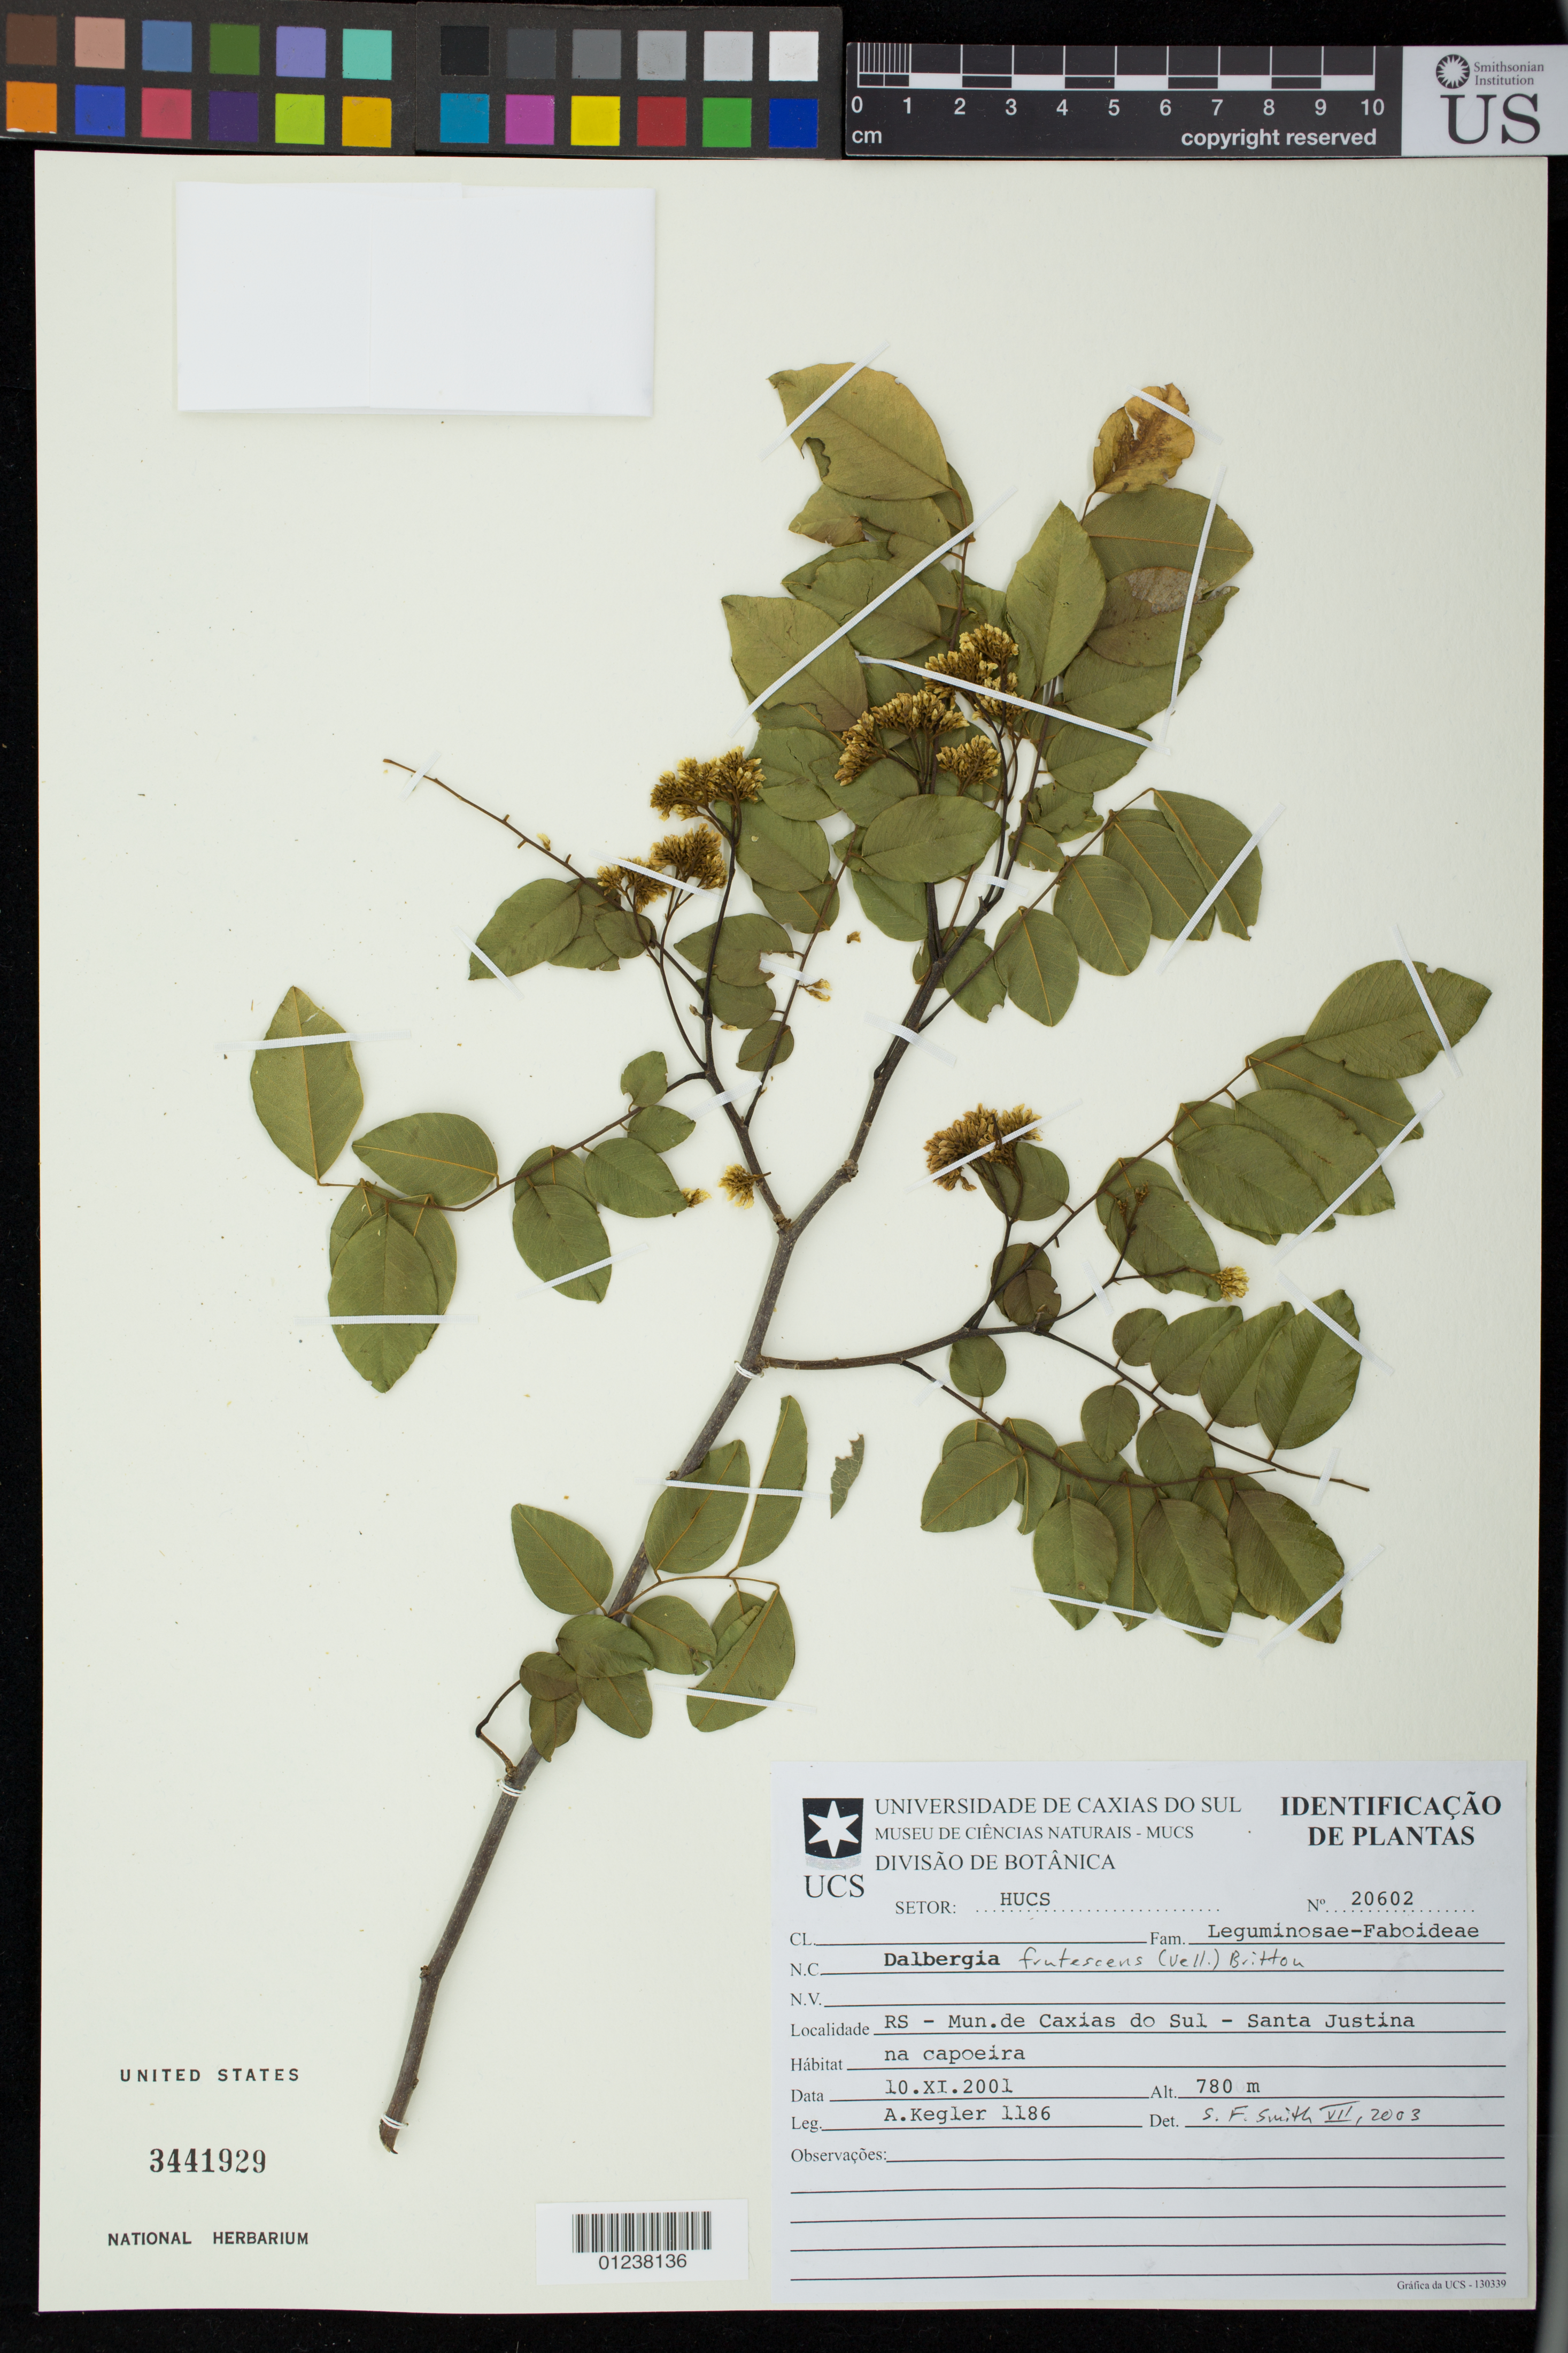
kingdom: Plantae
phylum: Tracheophyta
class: Magnoliopsida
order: Fabales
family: Fabaceae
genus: Dalbergia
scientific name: Dalbergia frutescens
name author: (Vell.) Britton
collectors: A. Kegler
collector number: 1186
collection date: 2001-11-10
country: Brazil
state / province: Rio Grande do Sul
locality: RS - Mun. de Caxias do Sul - Santa Justina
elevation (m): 780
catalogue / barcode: US 3441929